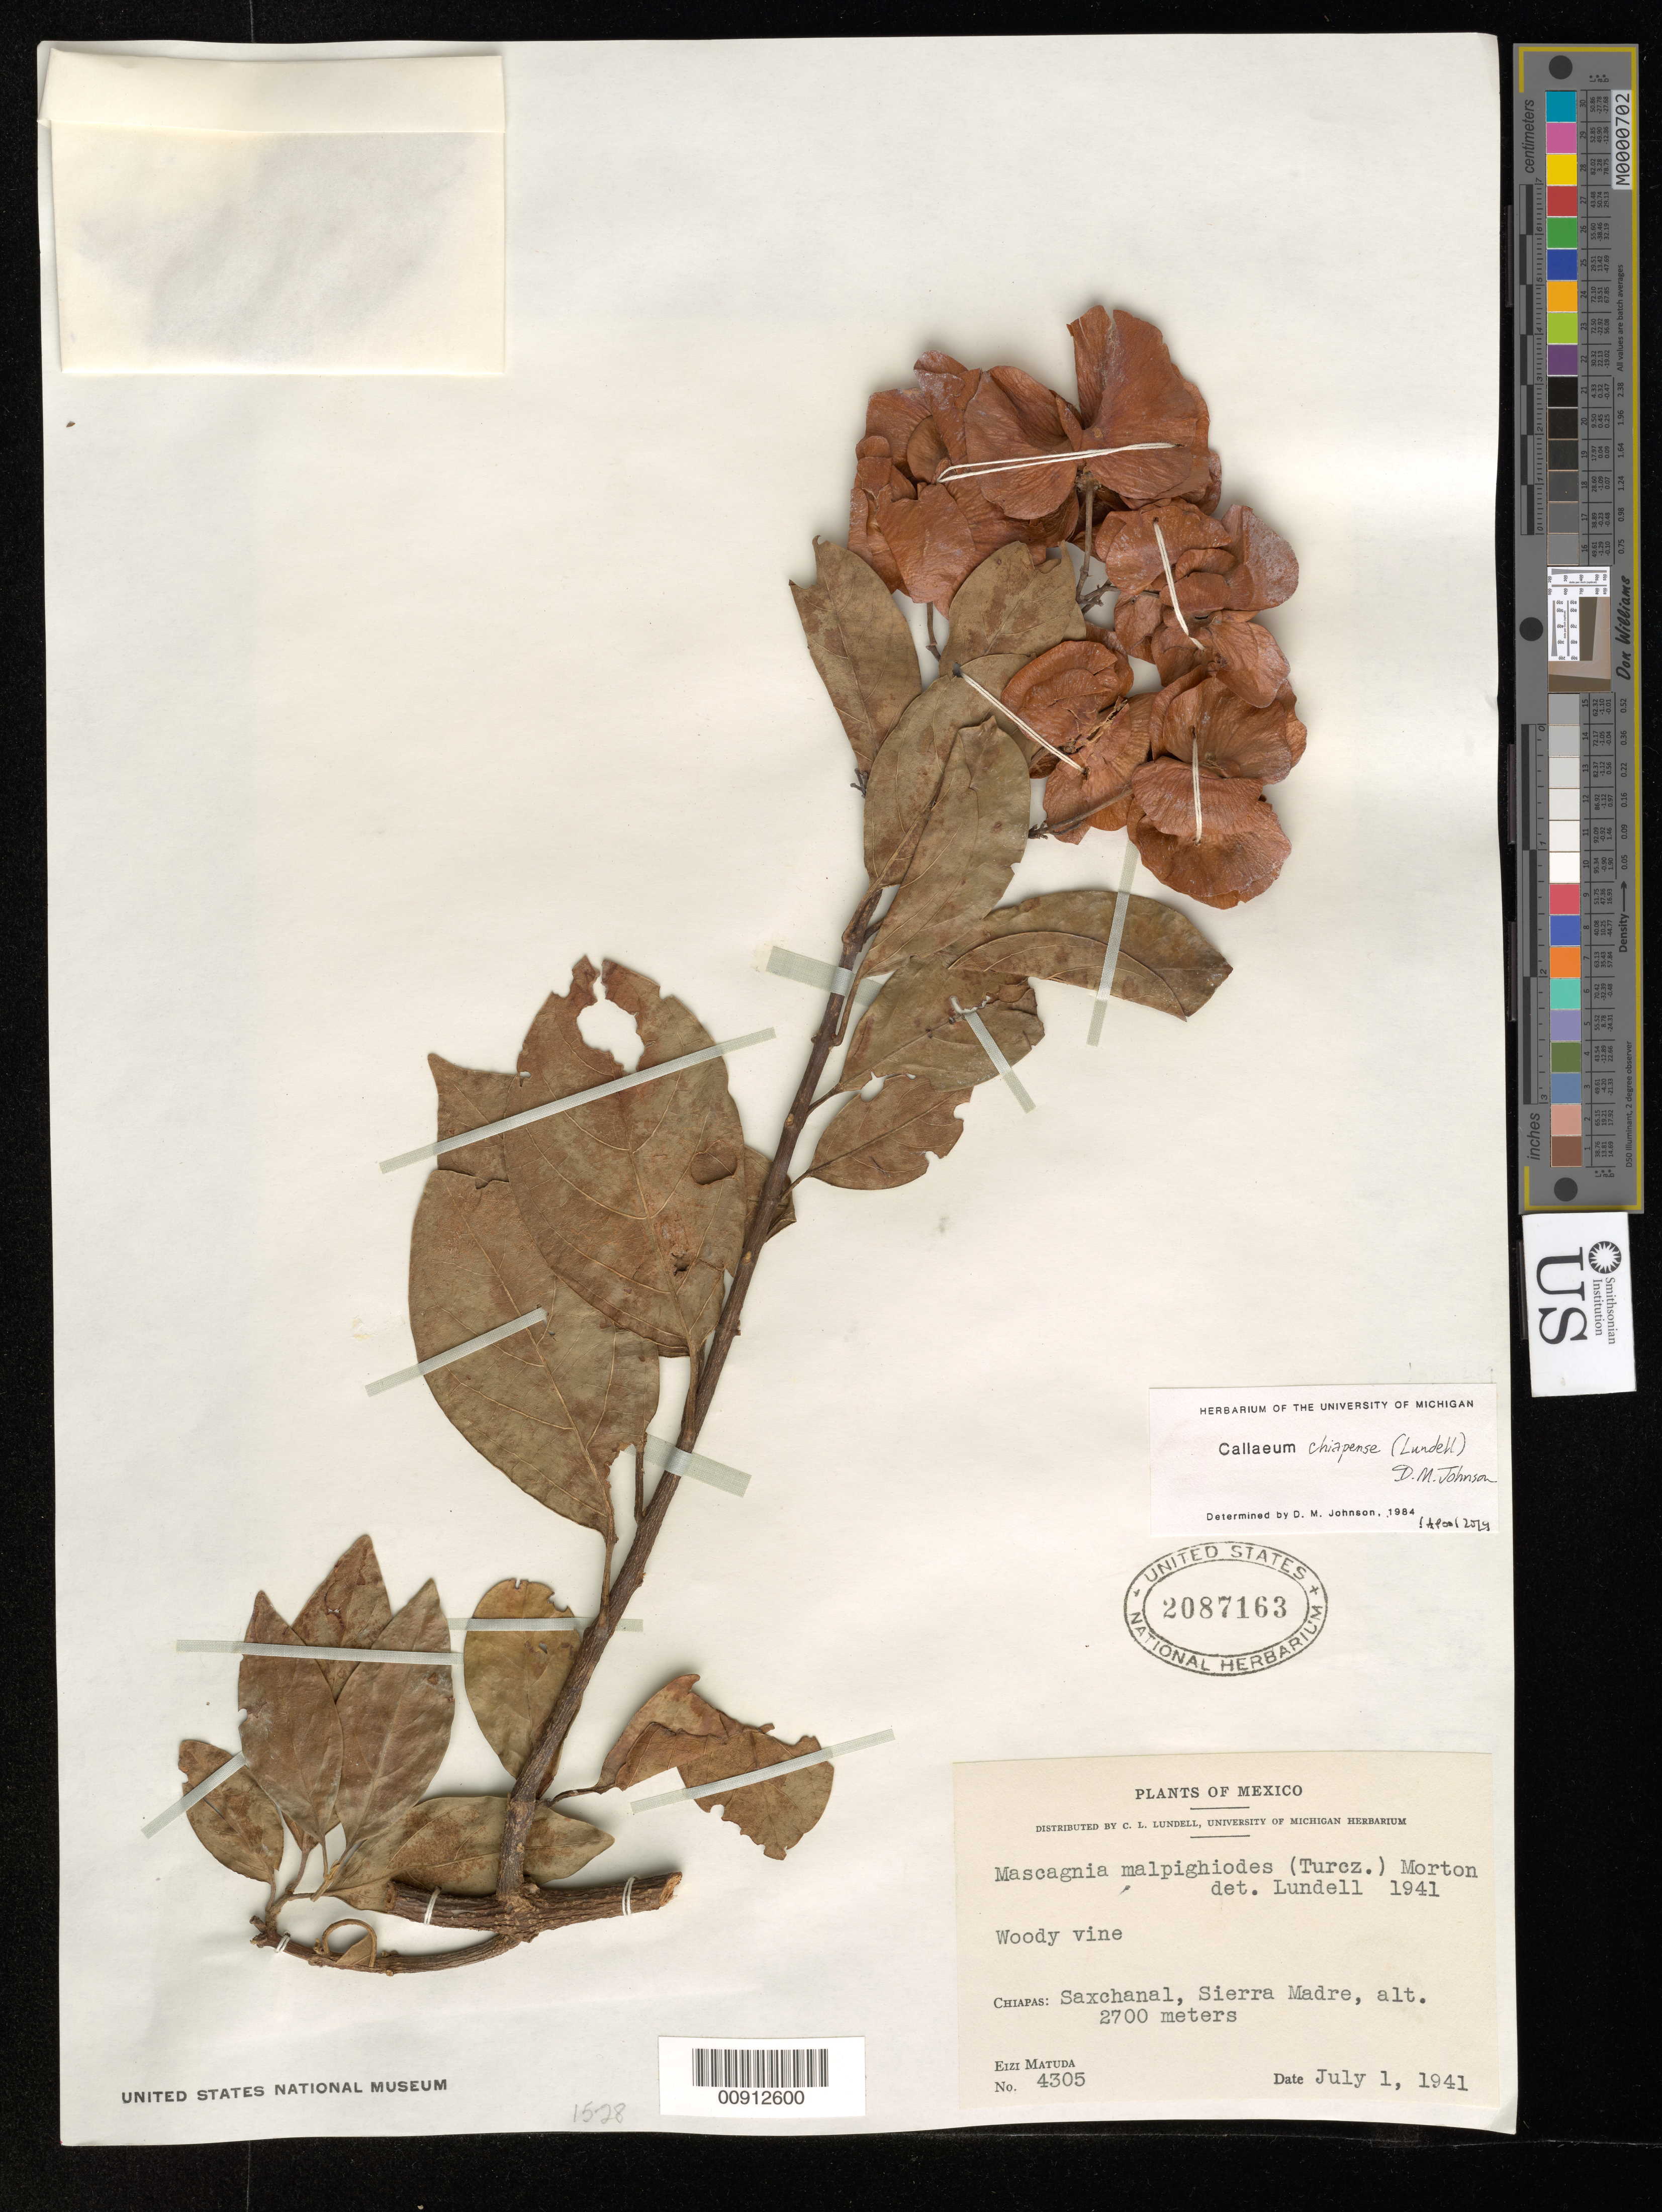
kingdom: Plantae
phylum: Tracheophyta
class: Magnoliopsida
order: Malpighiales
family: Malpighiaceae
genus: Callaeum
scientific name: Callaeum chiapense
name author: (Lundell) D.M. Johnson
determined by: Pool, A., (MO), Missouri Botanical Garden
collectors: E. Matuda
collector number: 4305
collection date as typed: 01 Jul 1941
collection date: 1941-07-01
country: Mexico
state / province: Chiapas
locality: Chiapas: Saxchanal, Sierra Madre.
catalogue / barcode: US 2087163